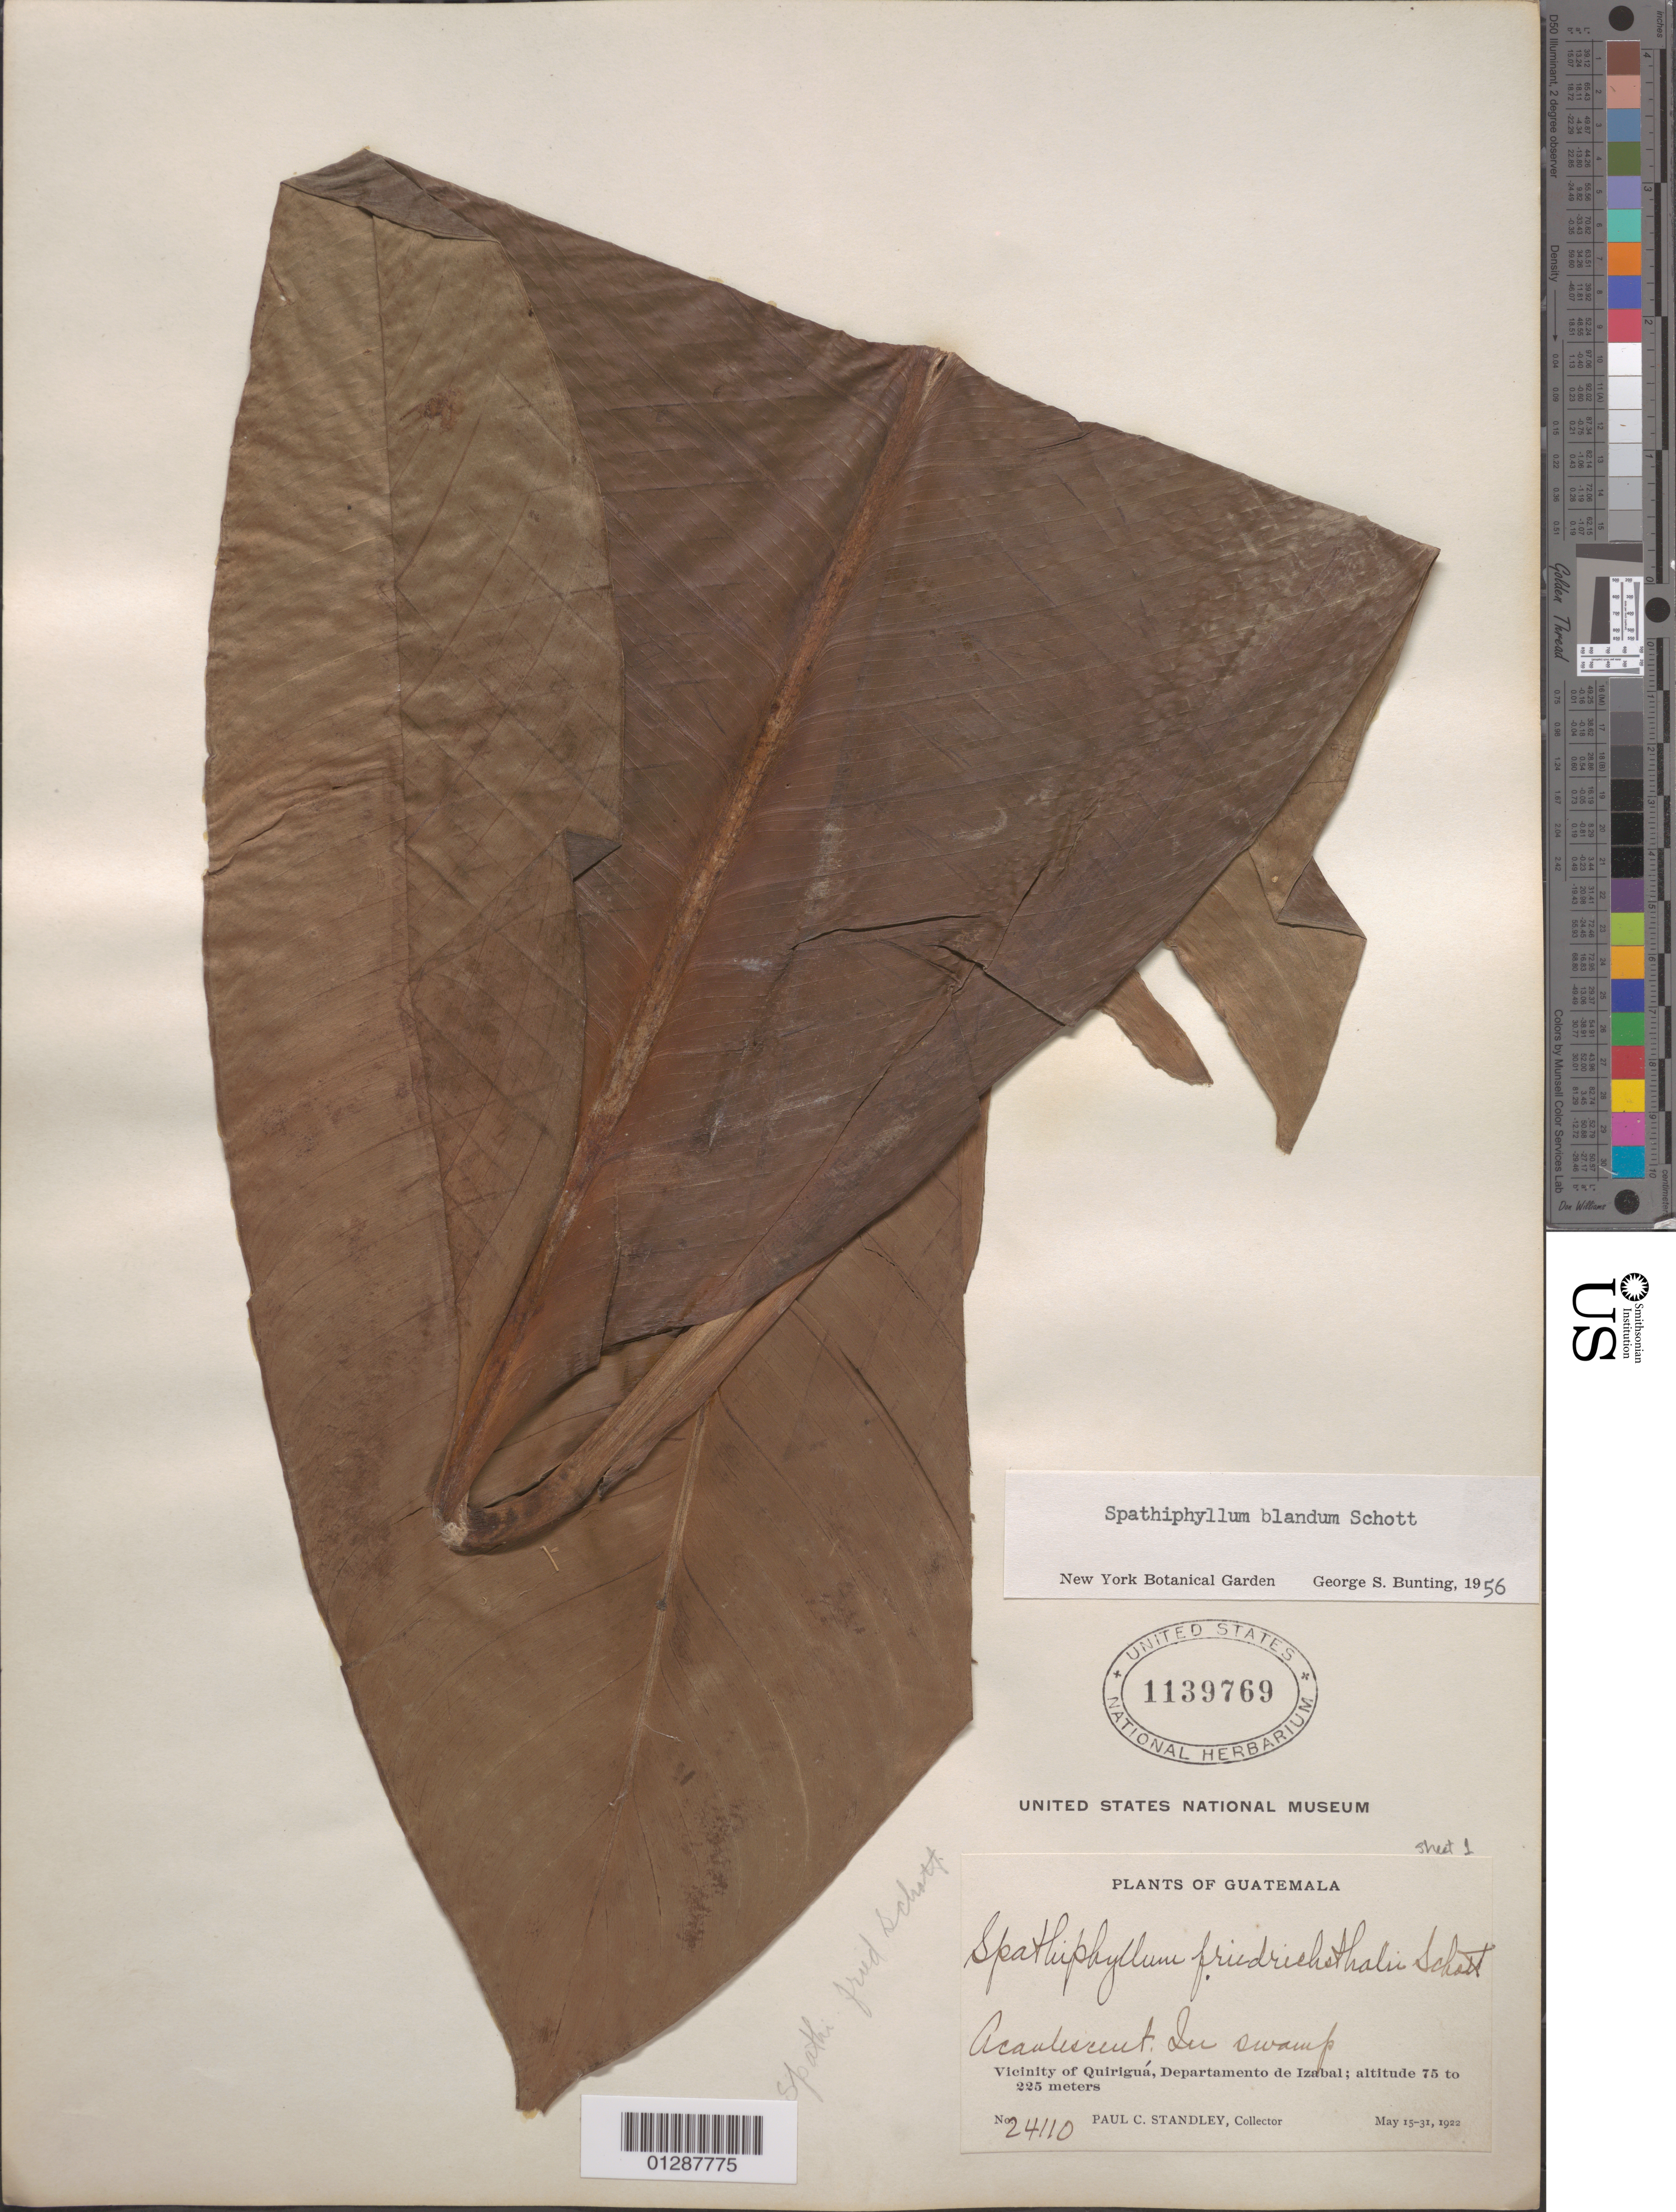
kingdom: Plantae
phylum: Tracheophyta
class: Liliopsida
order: Alismatales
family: Araceae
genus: Spathiphyllum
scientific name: Spathiphyllum blandum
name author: Schott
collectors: P. C. Standley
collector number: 24110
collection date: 1922-05-15/1922-05-31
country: Guatemala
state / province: Izabal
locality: Vicinity of Quiriguá, Departamento de Izabal.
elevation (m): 75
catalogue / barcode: US 1139769